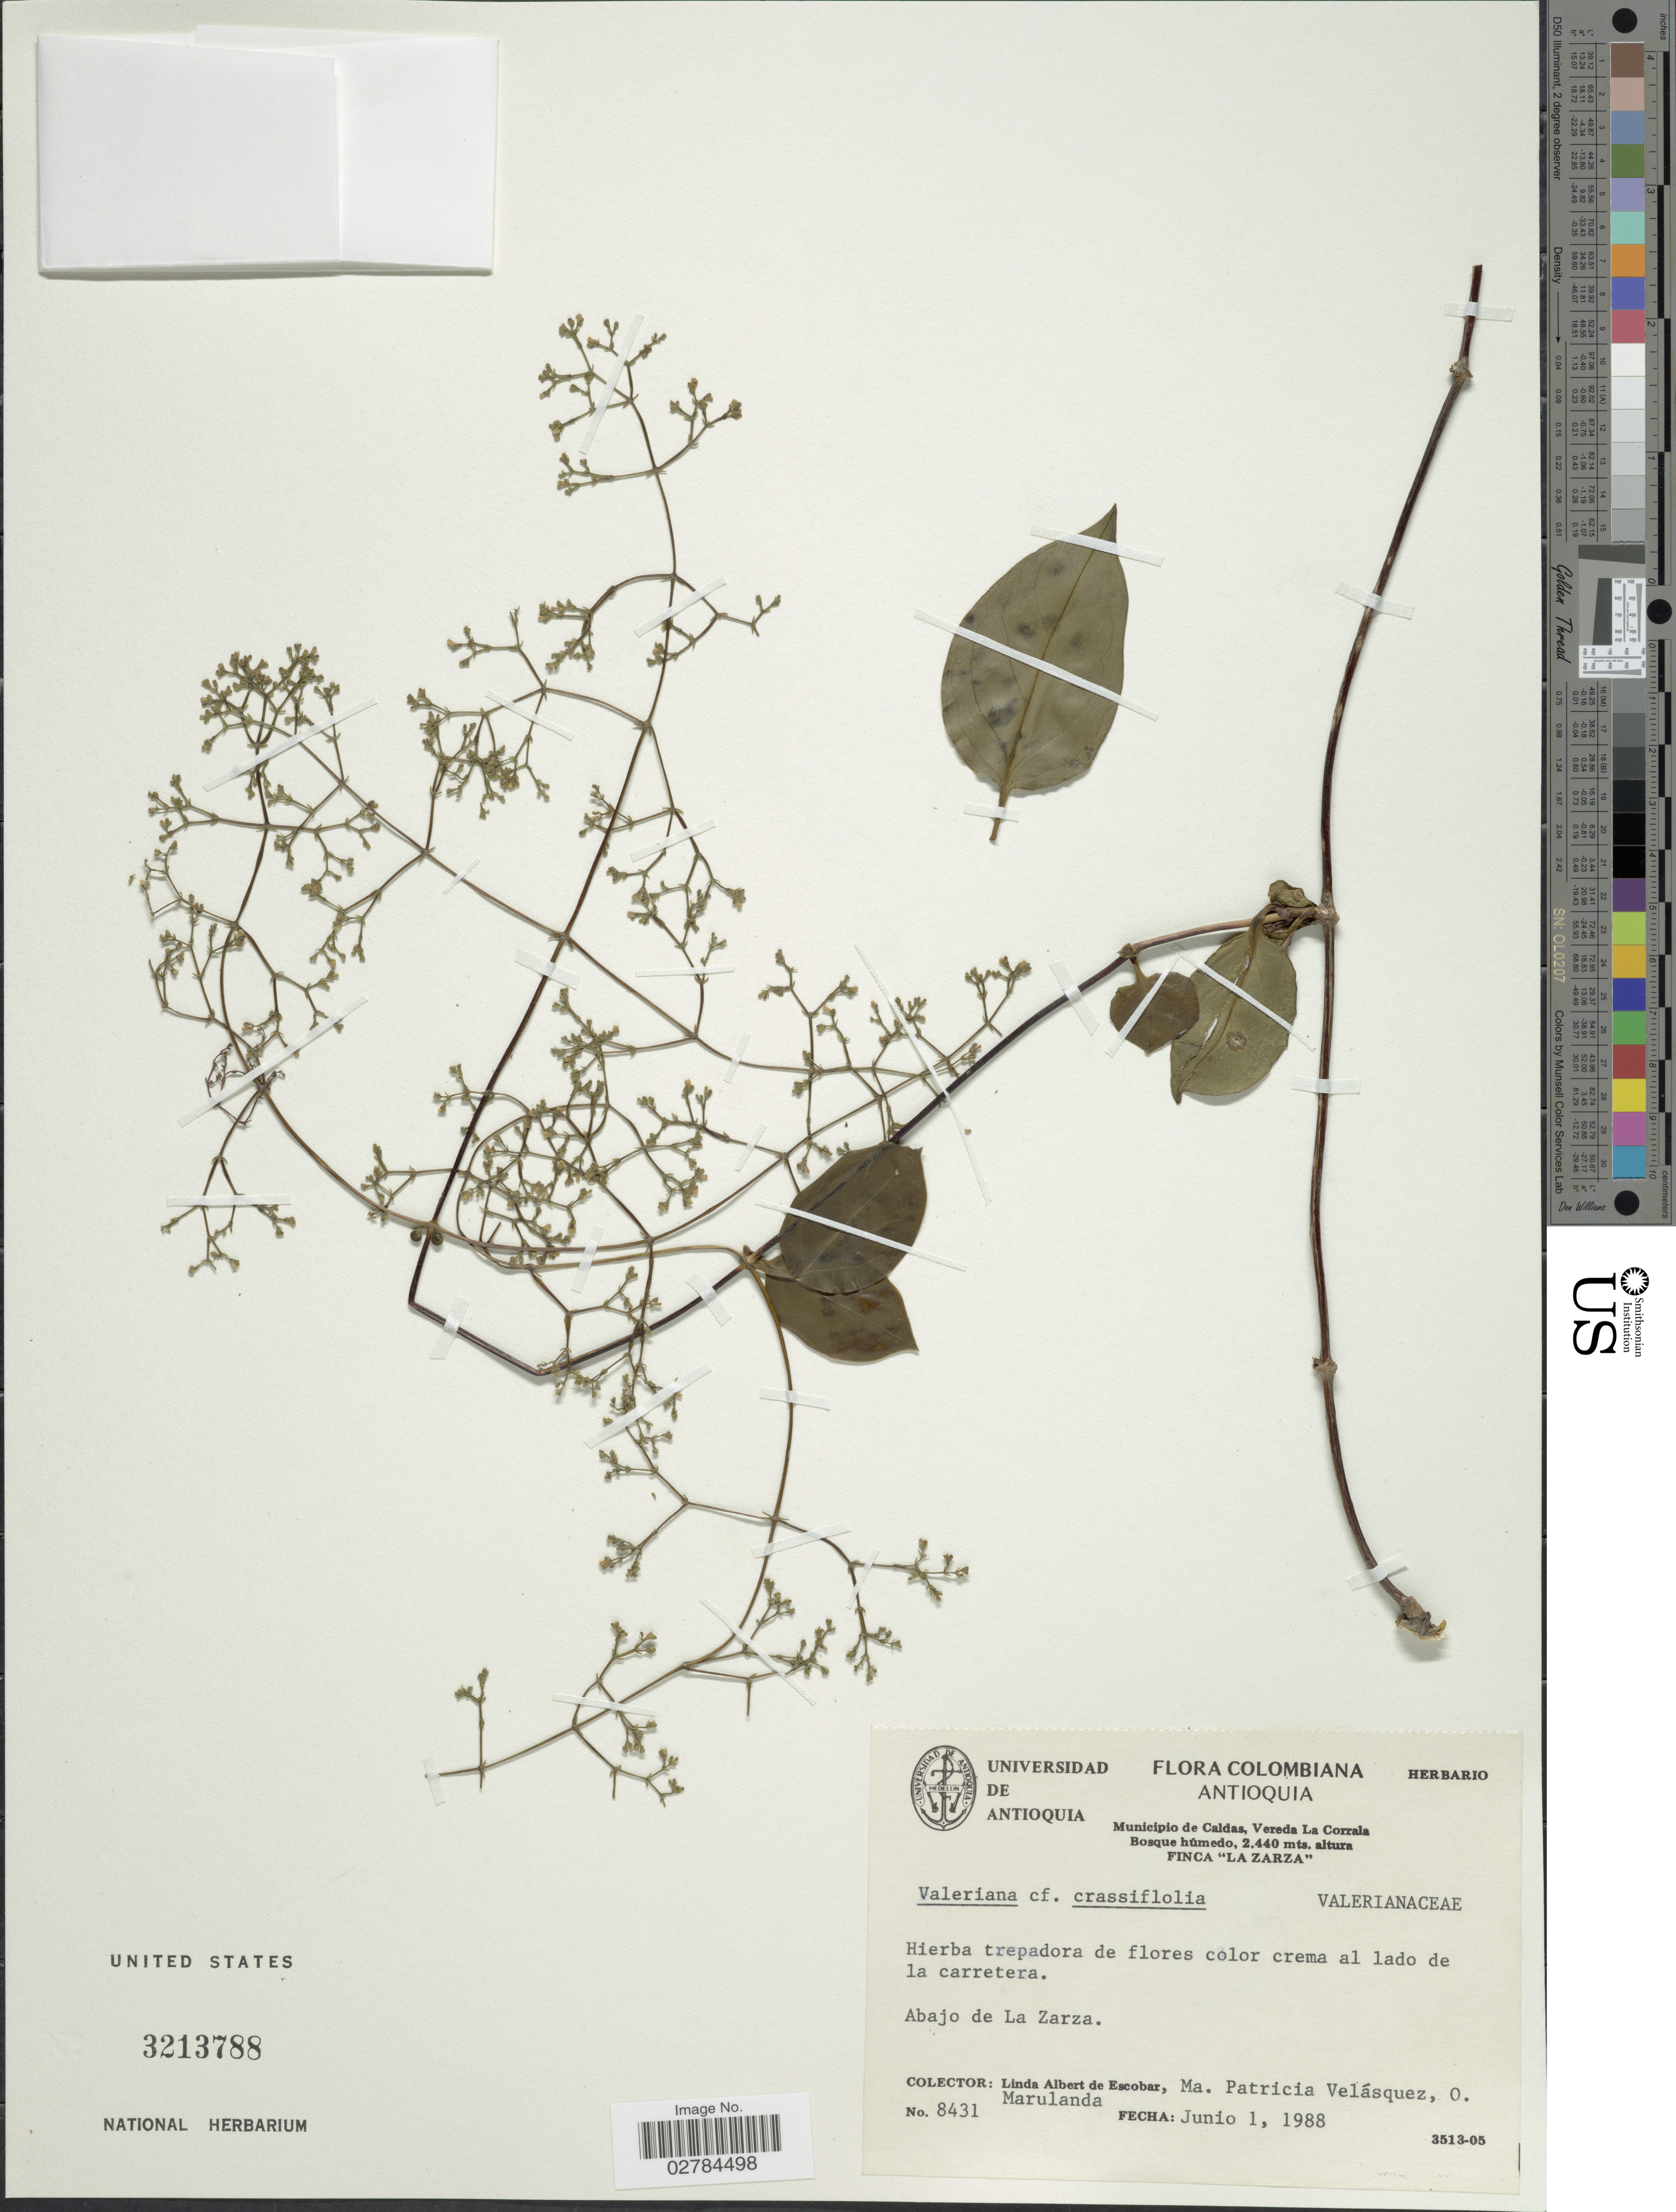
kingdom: Plantae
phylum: Tracheophyta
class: Magnoliopsida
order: Dipsacales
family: Caprifoliaceae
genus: Valeriana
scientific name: Valeriana crassifolia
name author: Kunth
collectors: L. K. de Escobar, M. P. Velásquez & O. Marulanda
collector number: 8431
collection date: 1988-06-01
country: Colombia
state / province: Antioquia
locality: Antioquia. Municipio de Caldas, Vereda La Corrala. Finca "La Zarza". Abajo de La Zarza.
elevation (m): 2440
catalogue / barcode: US 3213788